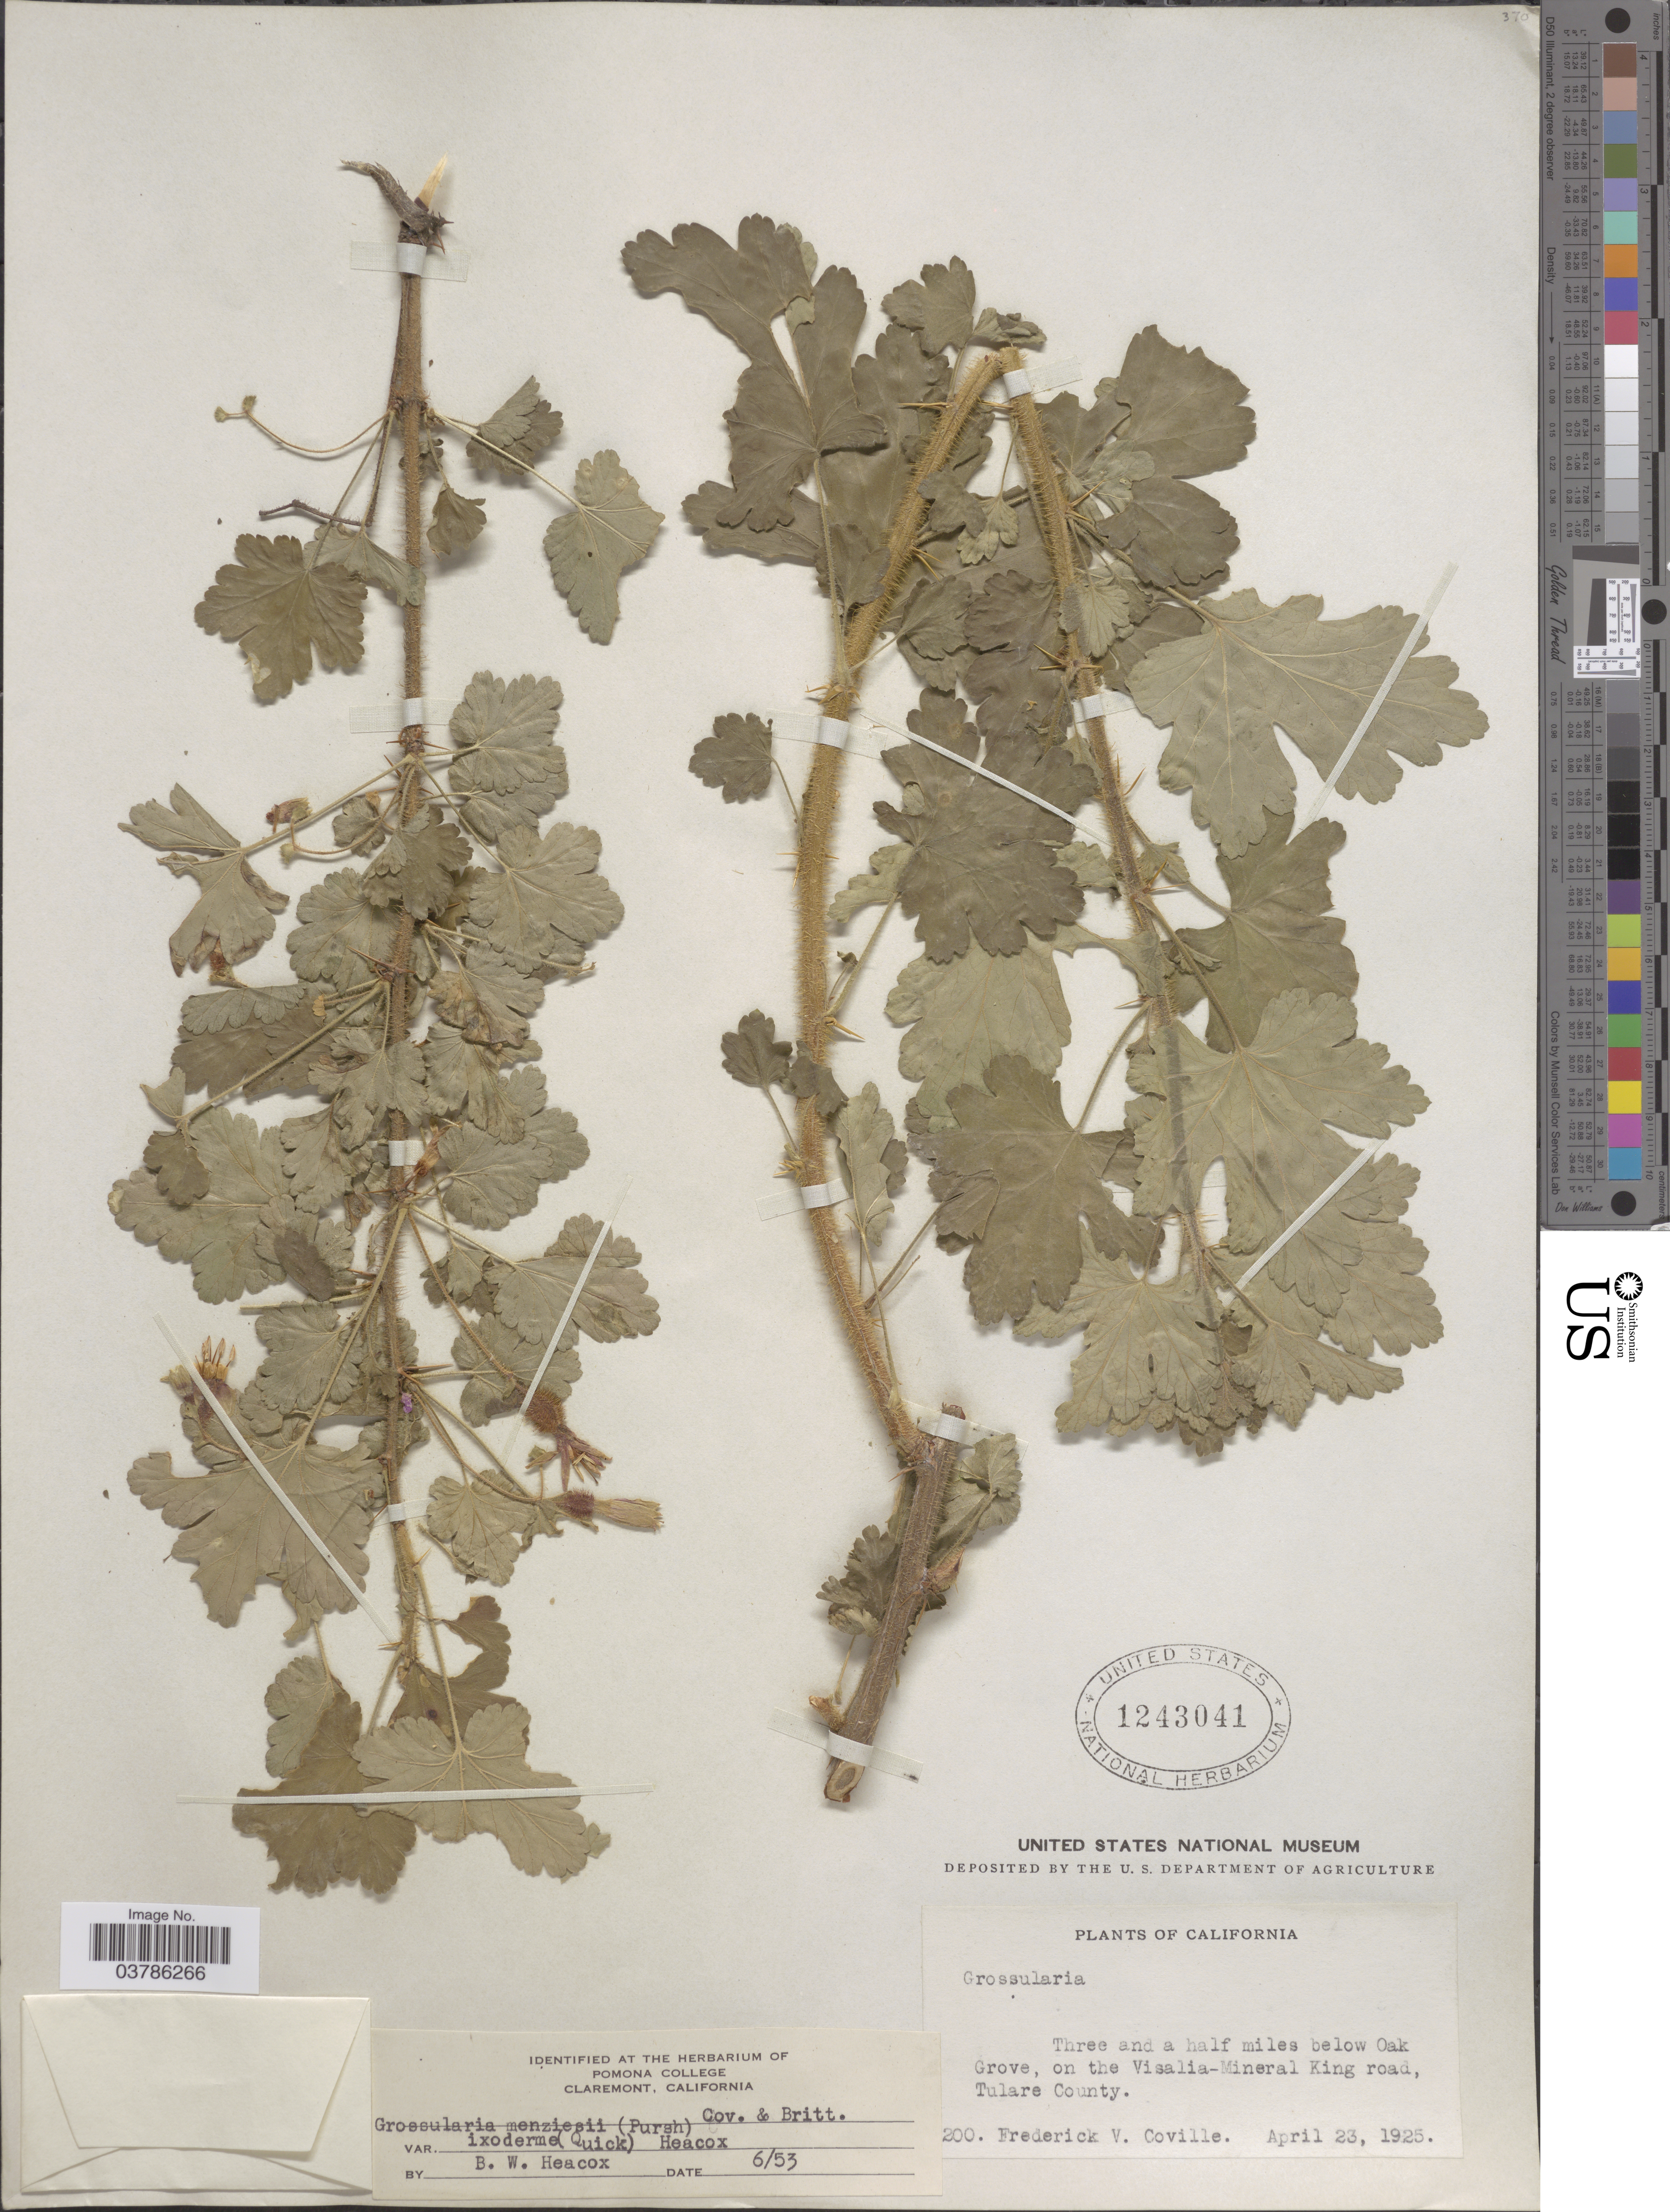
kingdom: Plantae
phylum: Tracheophyta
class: Magnoliopsida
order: Saxifragales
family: Grossulariaceae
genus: Ribes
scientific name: Ribes menziesii var. ixoderme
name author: Quick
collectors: F. V. Coville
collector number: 200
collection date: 1925-04-23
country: United States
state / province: California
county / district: Tulare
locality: Three and a half miles below Oak Grove, on the Visalia-Mineral King road, Tulare County.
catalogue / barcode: US 1243041